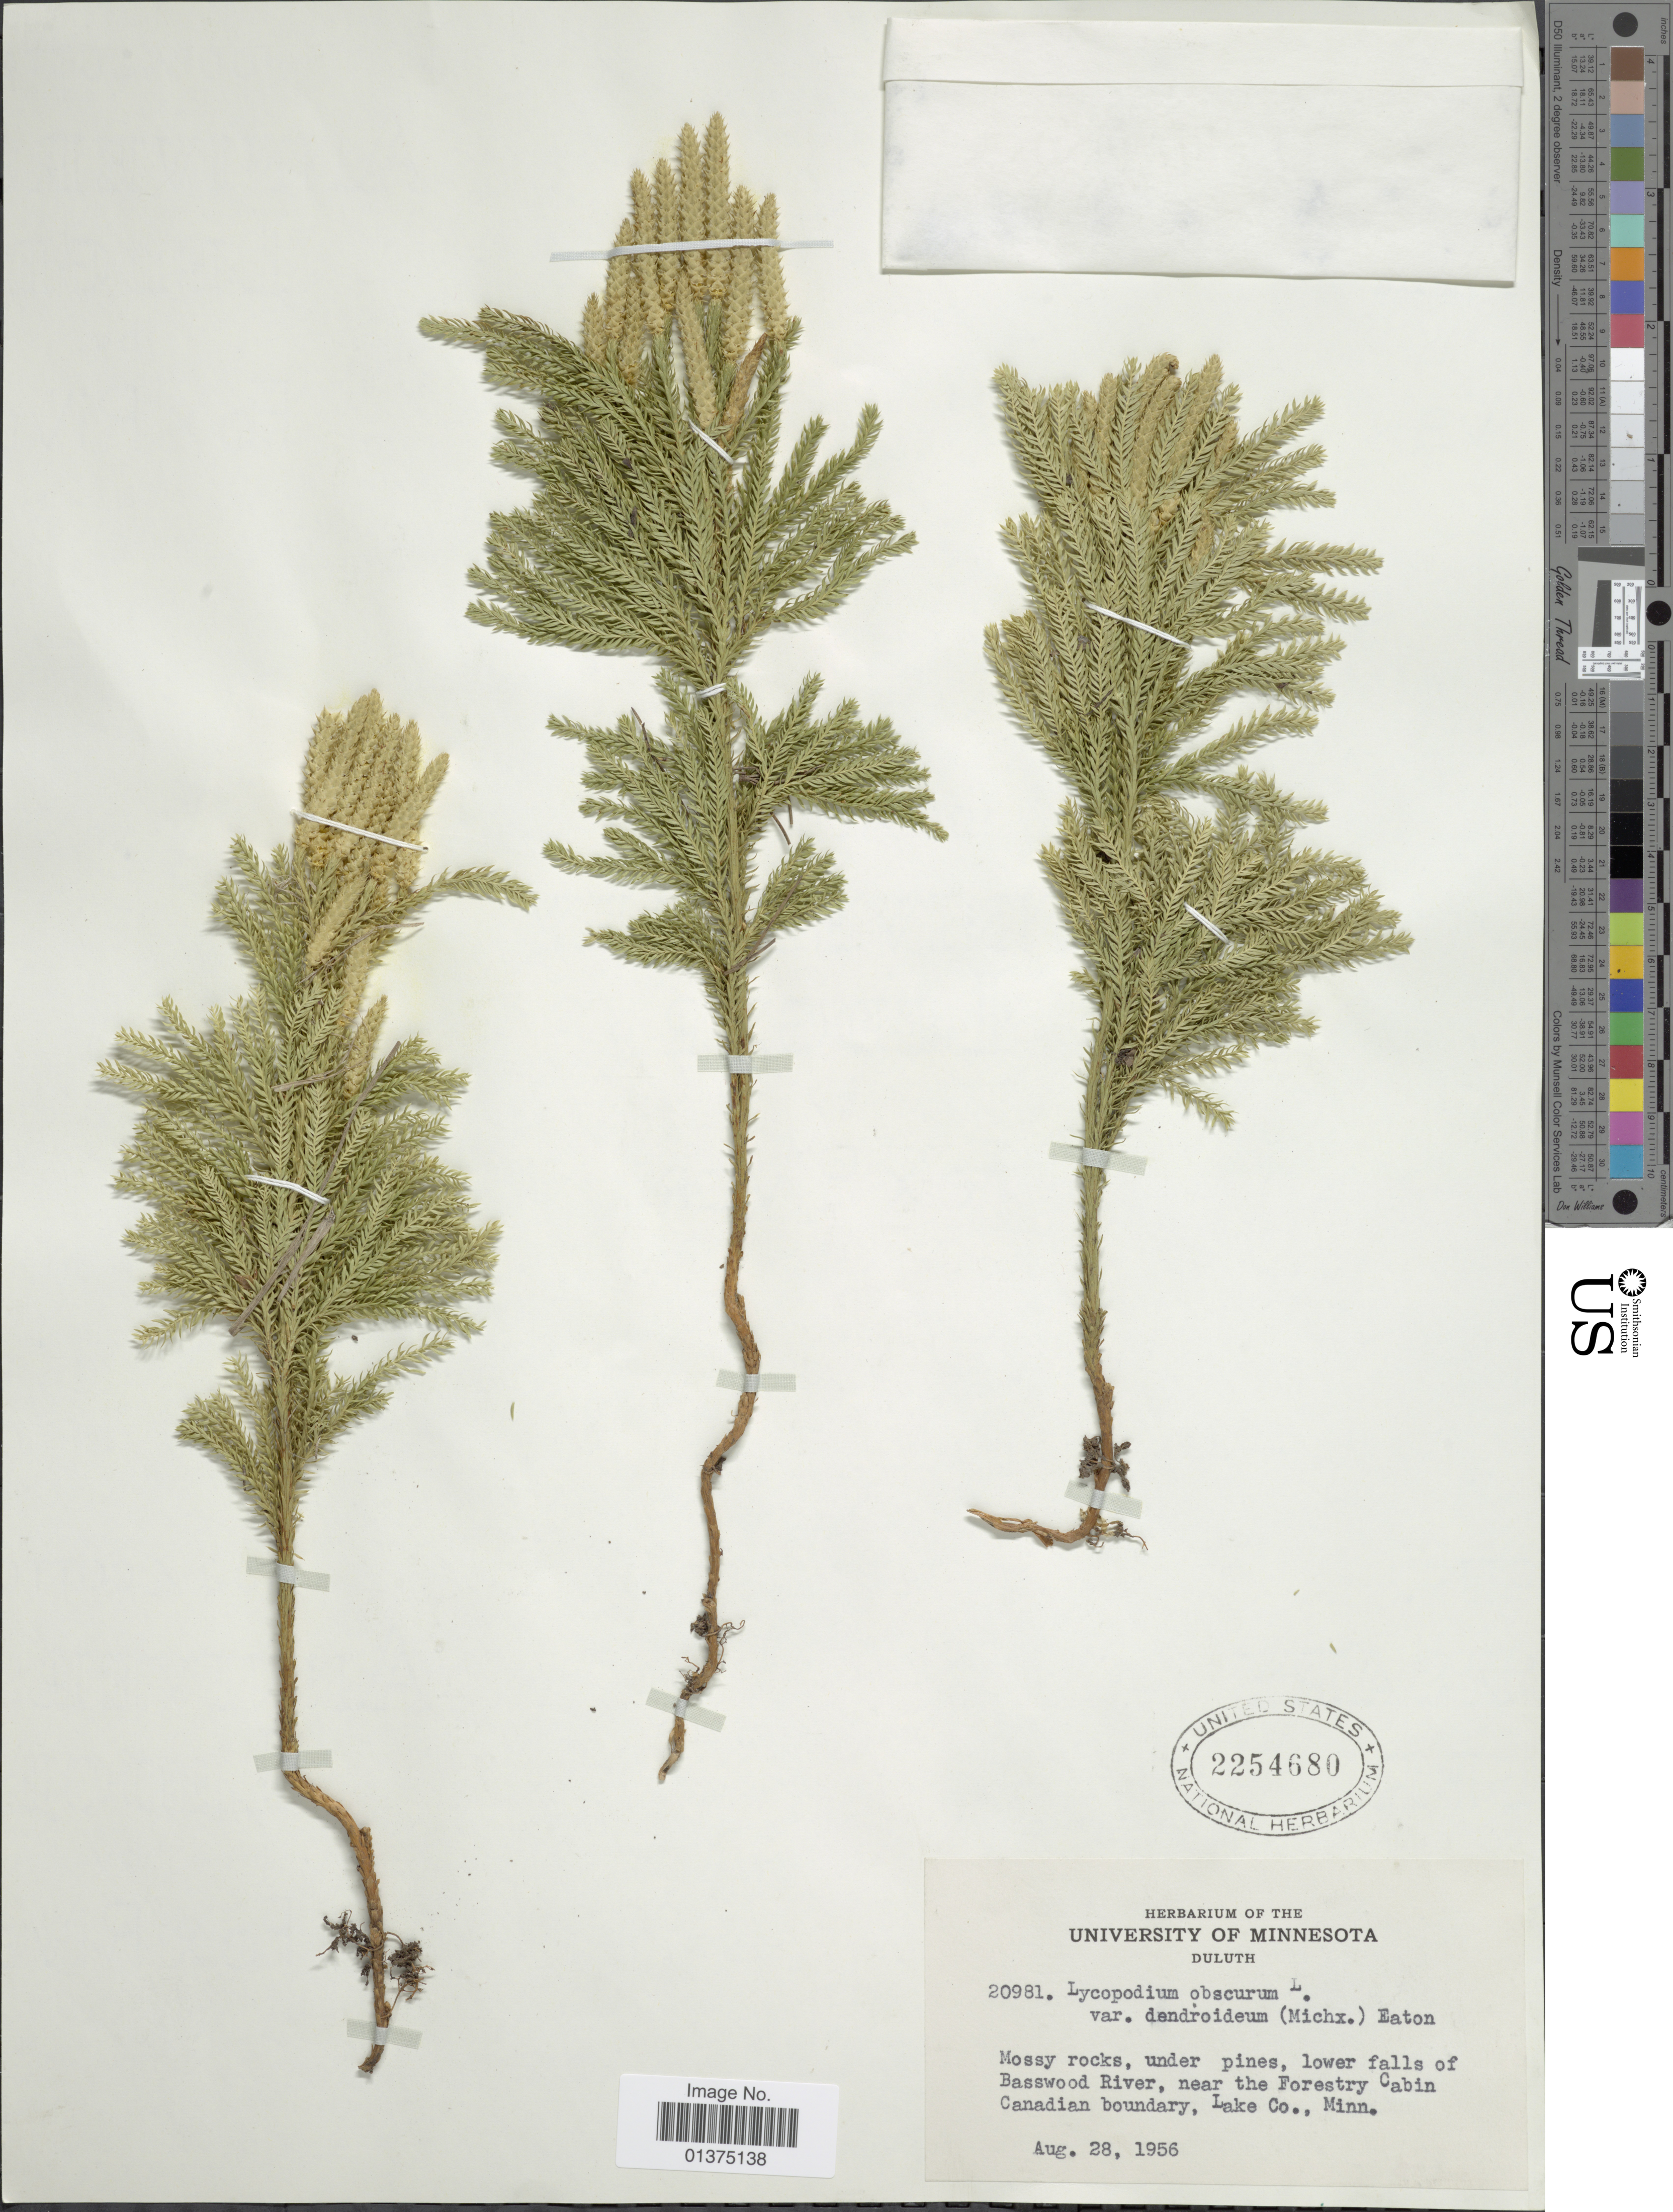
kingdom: Plantae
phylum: Tracheophyta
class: Lycopodiopsida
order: Lycopodiales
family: Lycopodiaceae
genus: Dendrolycopodium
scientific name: Dendrolycopodium dendroideum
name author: (Michx.) A. Haines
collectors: University of Minnesota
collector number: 20981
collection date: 1956-08-28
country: United States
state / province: Minnesota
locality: Lower falls of Basswood River, near the Forestry Cabin Canadian boundary Lake Co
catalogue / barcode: US 2254680